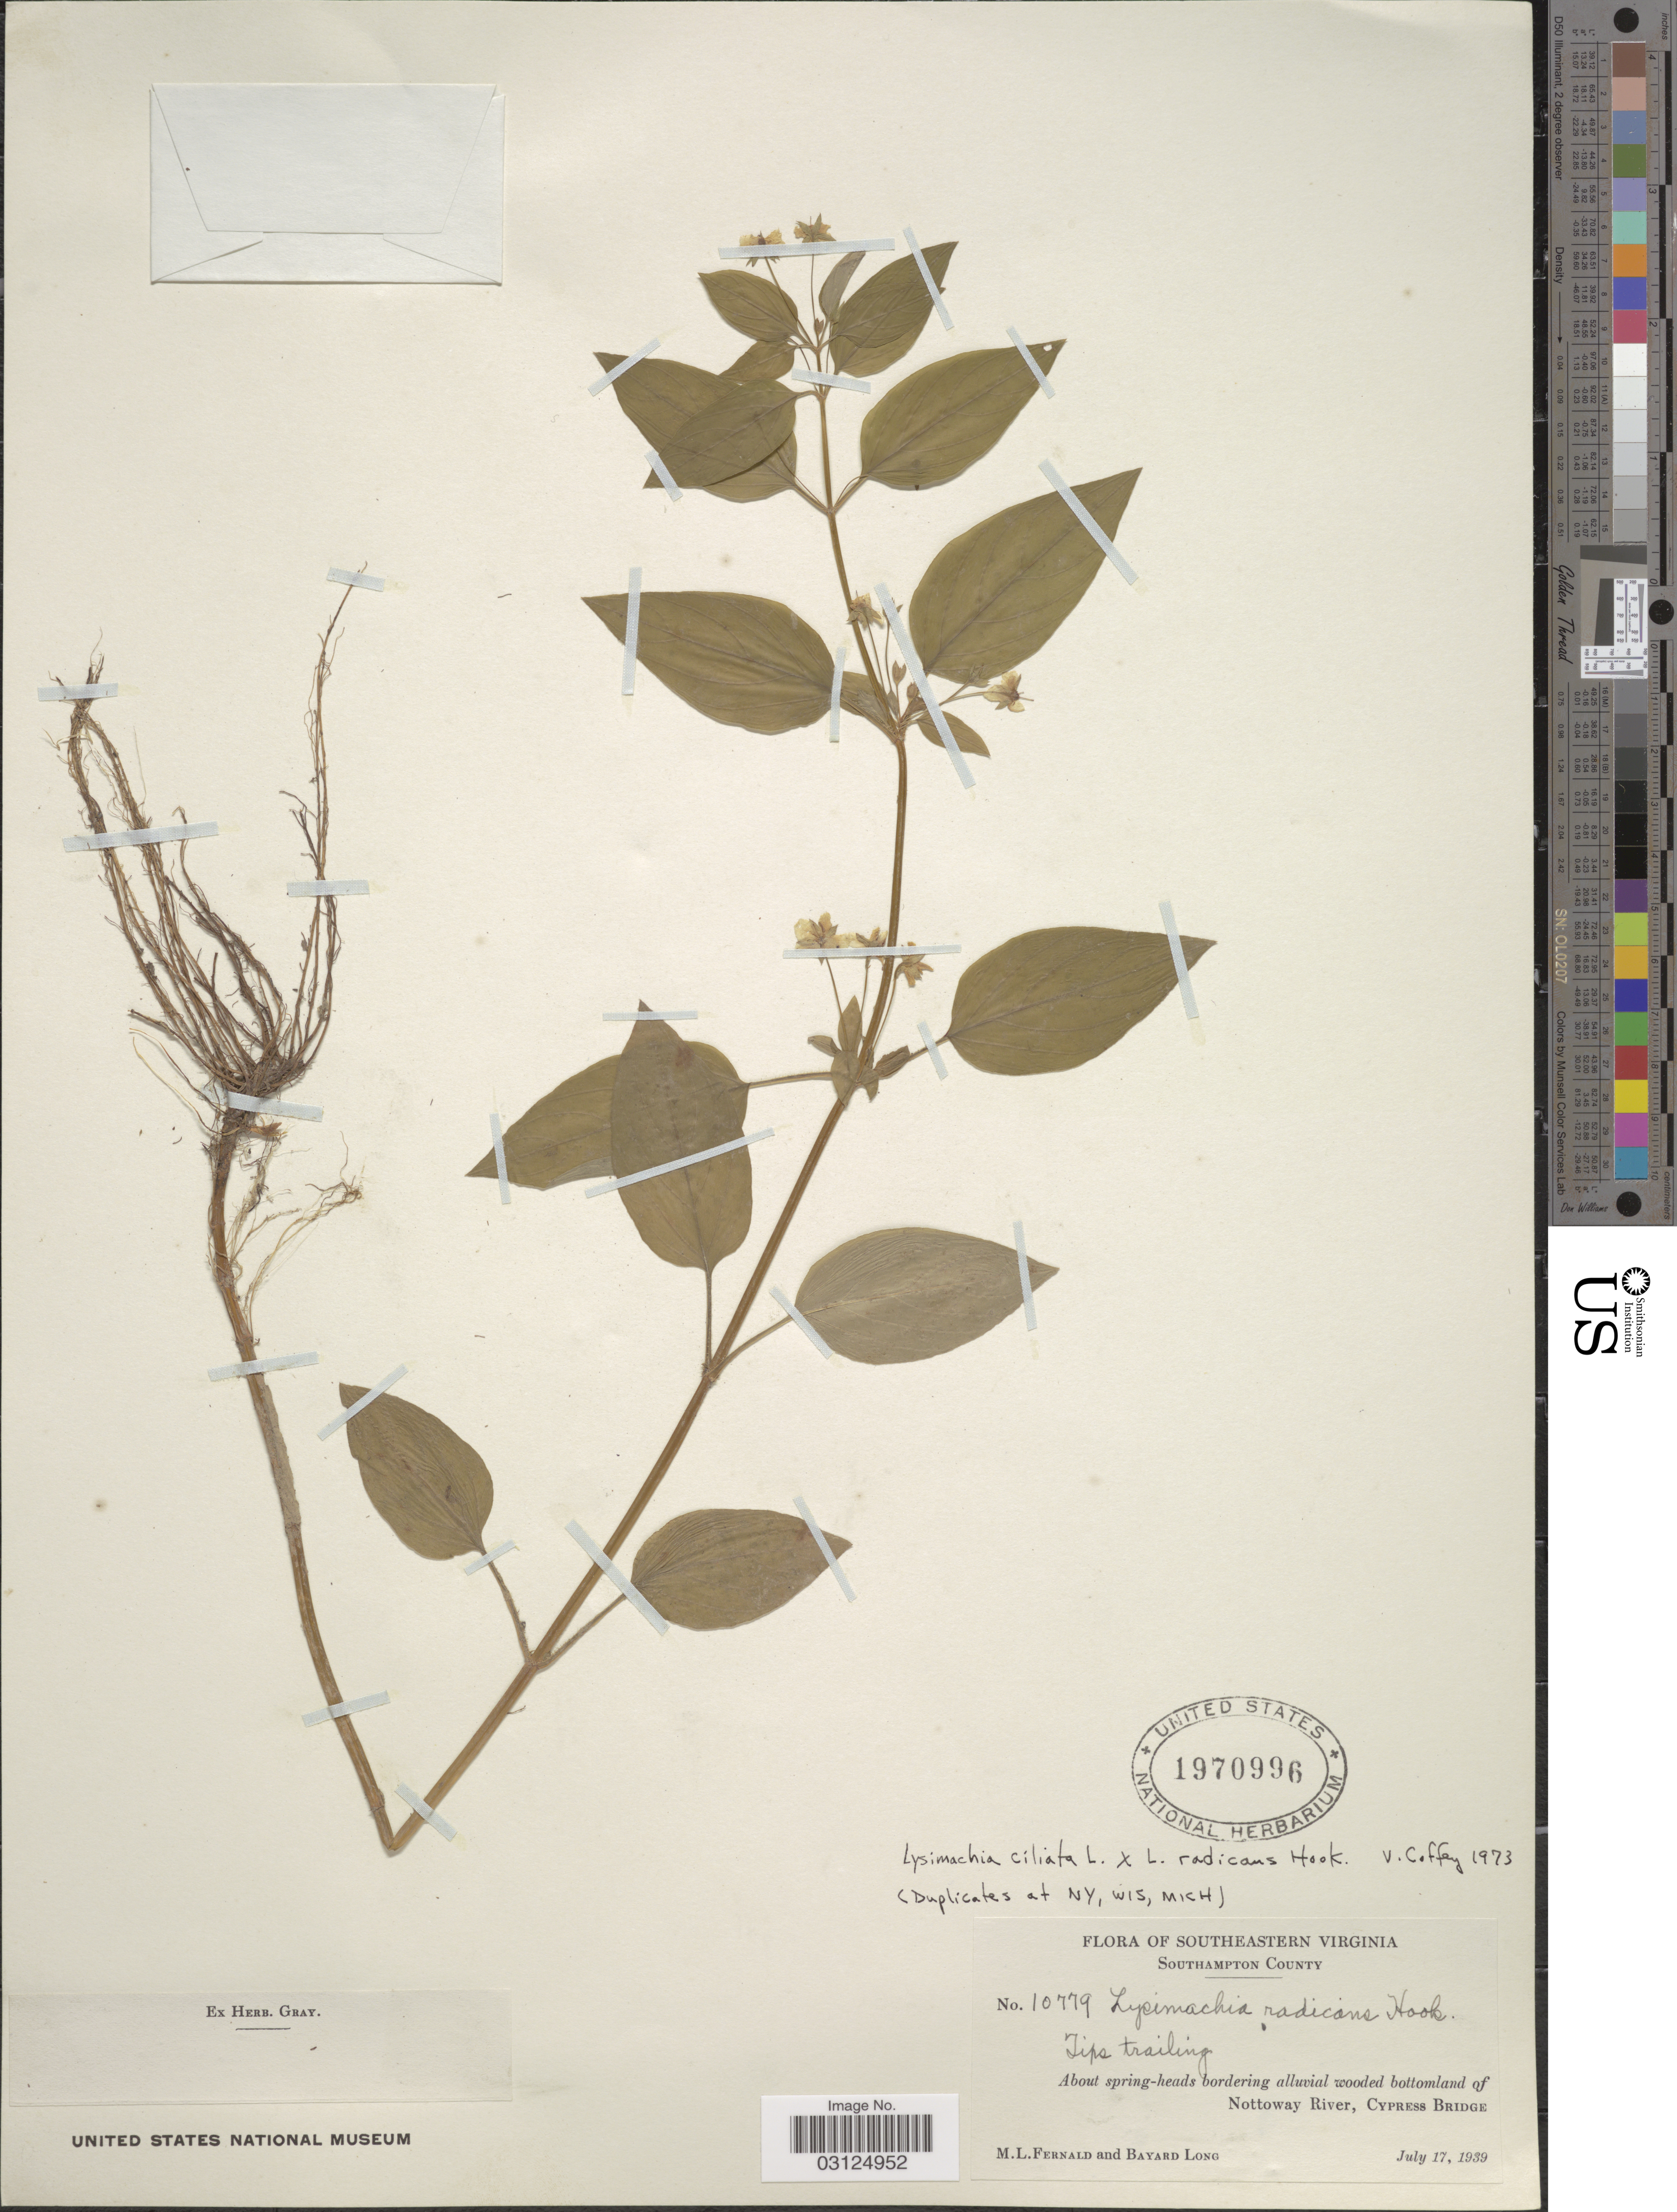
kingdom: Plantae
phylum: Tracheophyta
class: Magnoliopsida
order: Ericales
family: Primulaceae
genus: Lysimachia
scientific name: Lysimachia ciliata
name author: L.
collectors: M. L. Fernald & B. Long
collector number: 10779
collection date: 1939-07-17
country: United States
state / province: Virginia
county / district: Southampton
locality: Southeastern Virginia. Southampton County. About spring-heads bordering alluvial wooded bottomland of Nottoway River, Cypress Bridge.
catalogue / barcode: US 1970996